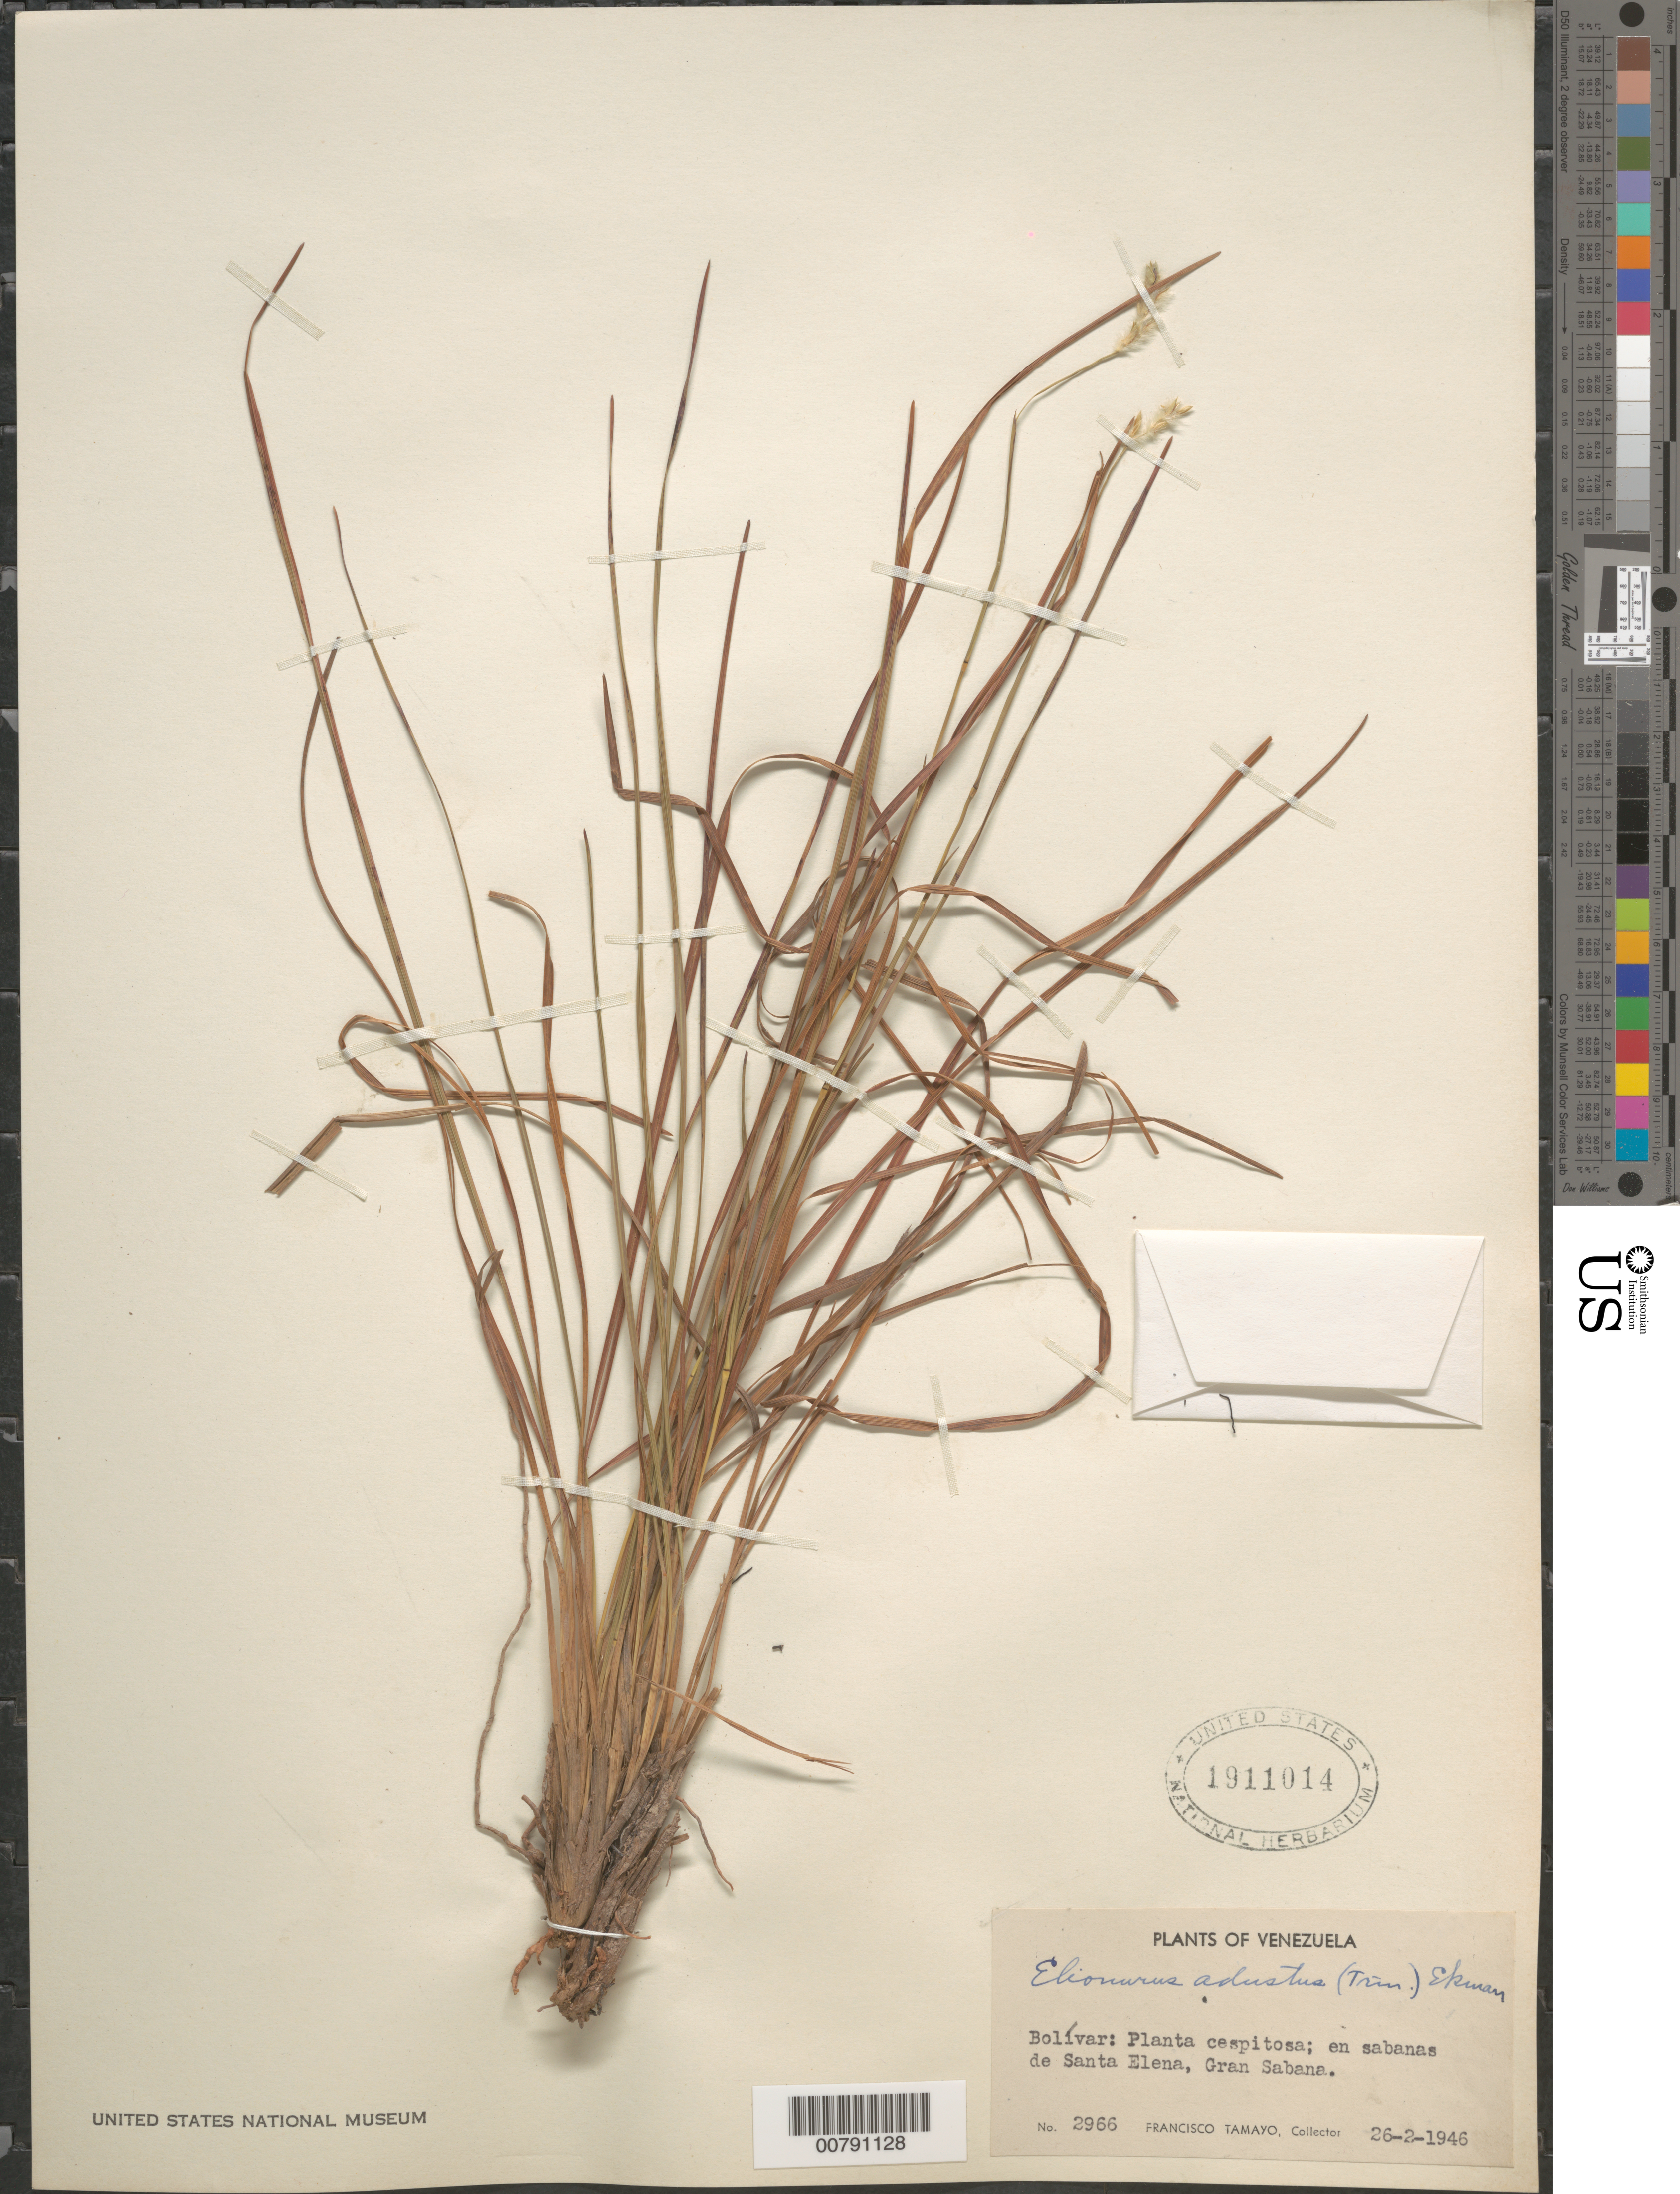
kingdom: Plantae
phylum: Tracheophyta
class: Liliopsida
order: Poales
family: Poaceae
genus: Elionurus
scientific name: Elionurus muticus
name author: (Spreng.) Kuntze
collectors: F. Tamayo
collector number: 2966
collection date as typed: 26-Feb-46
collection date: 1946-02-26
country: Venezuela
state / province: Bolívar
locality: Gran Sabana, Sta. Elena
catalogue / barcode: US 1911014